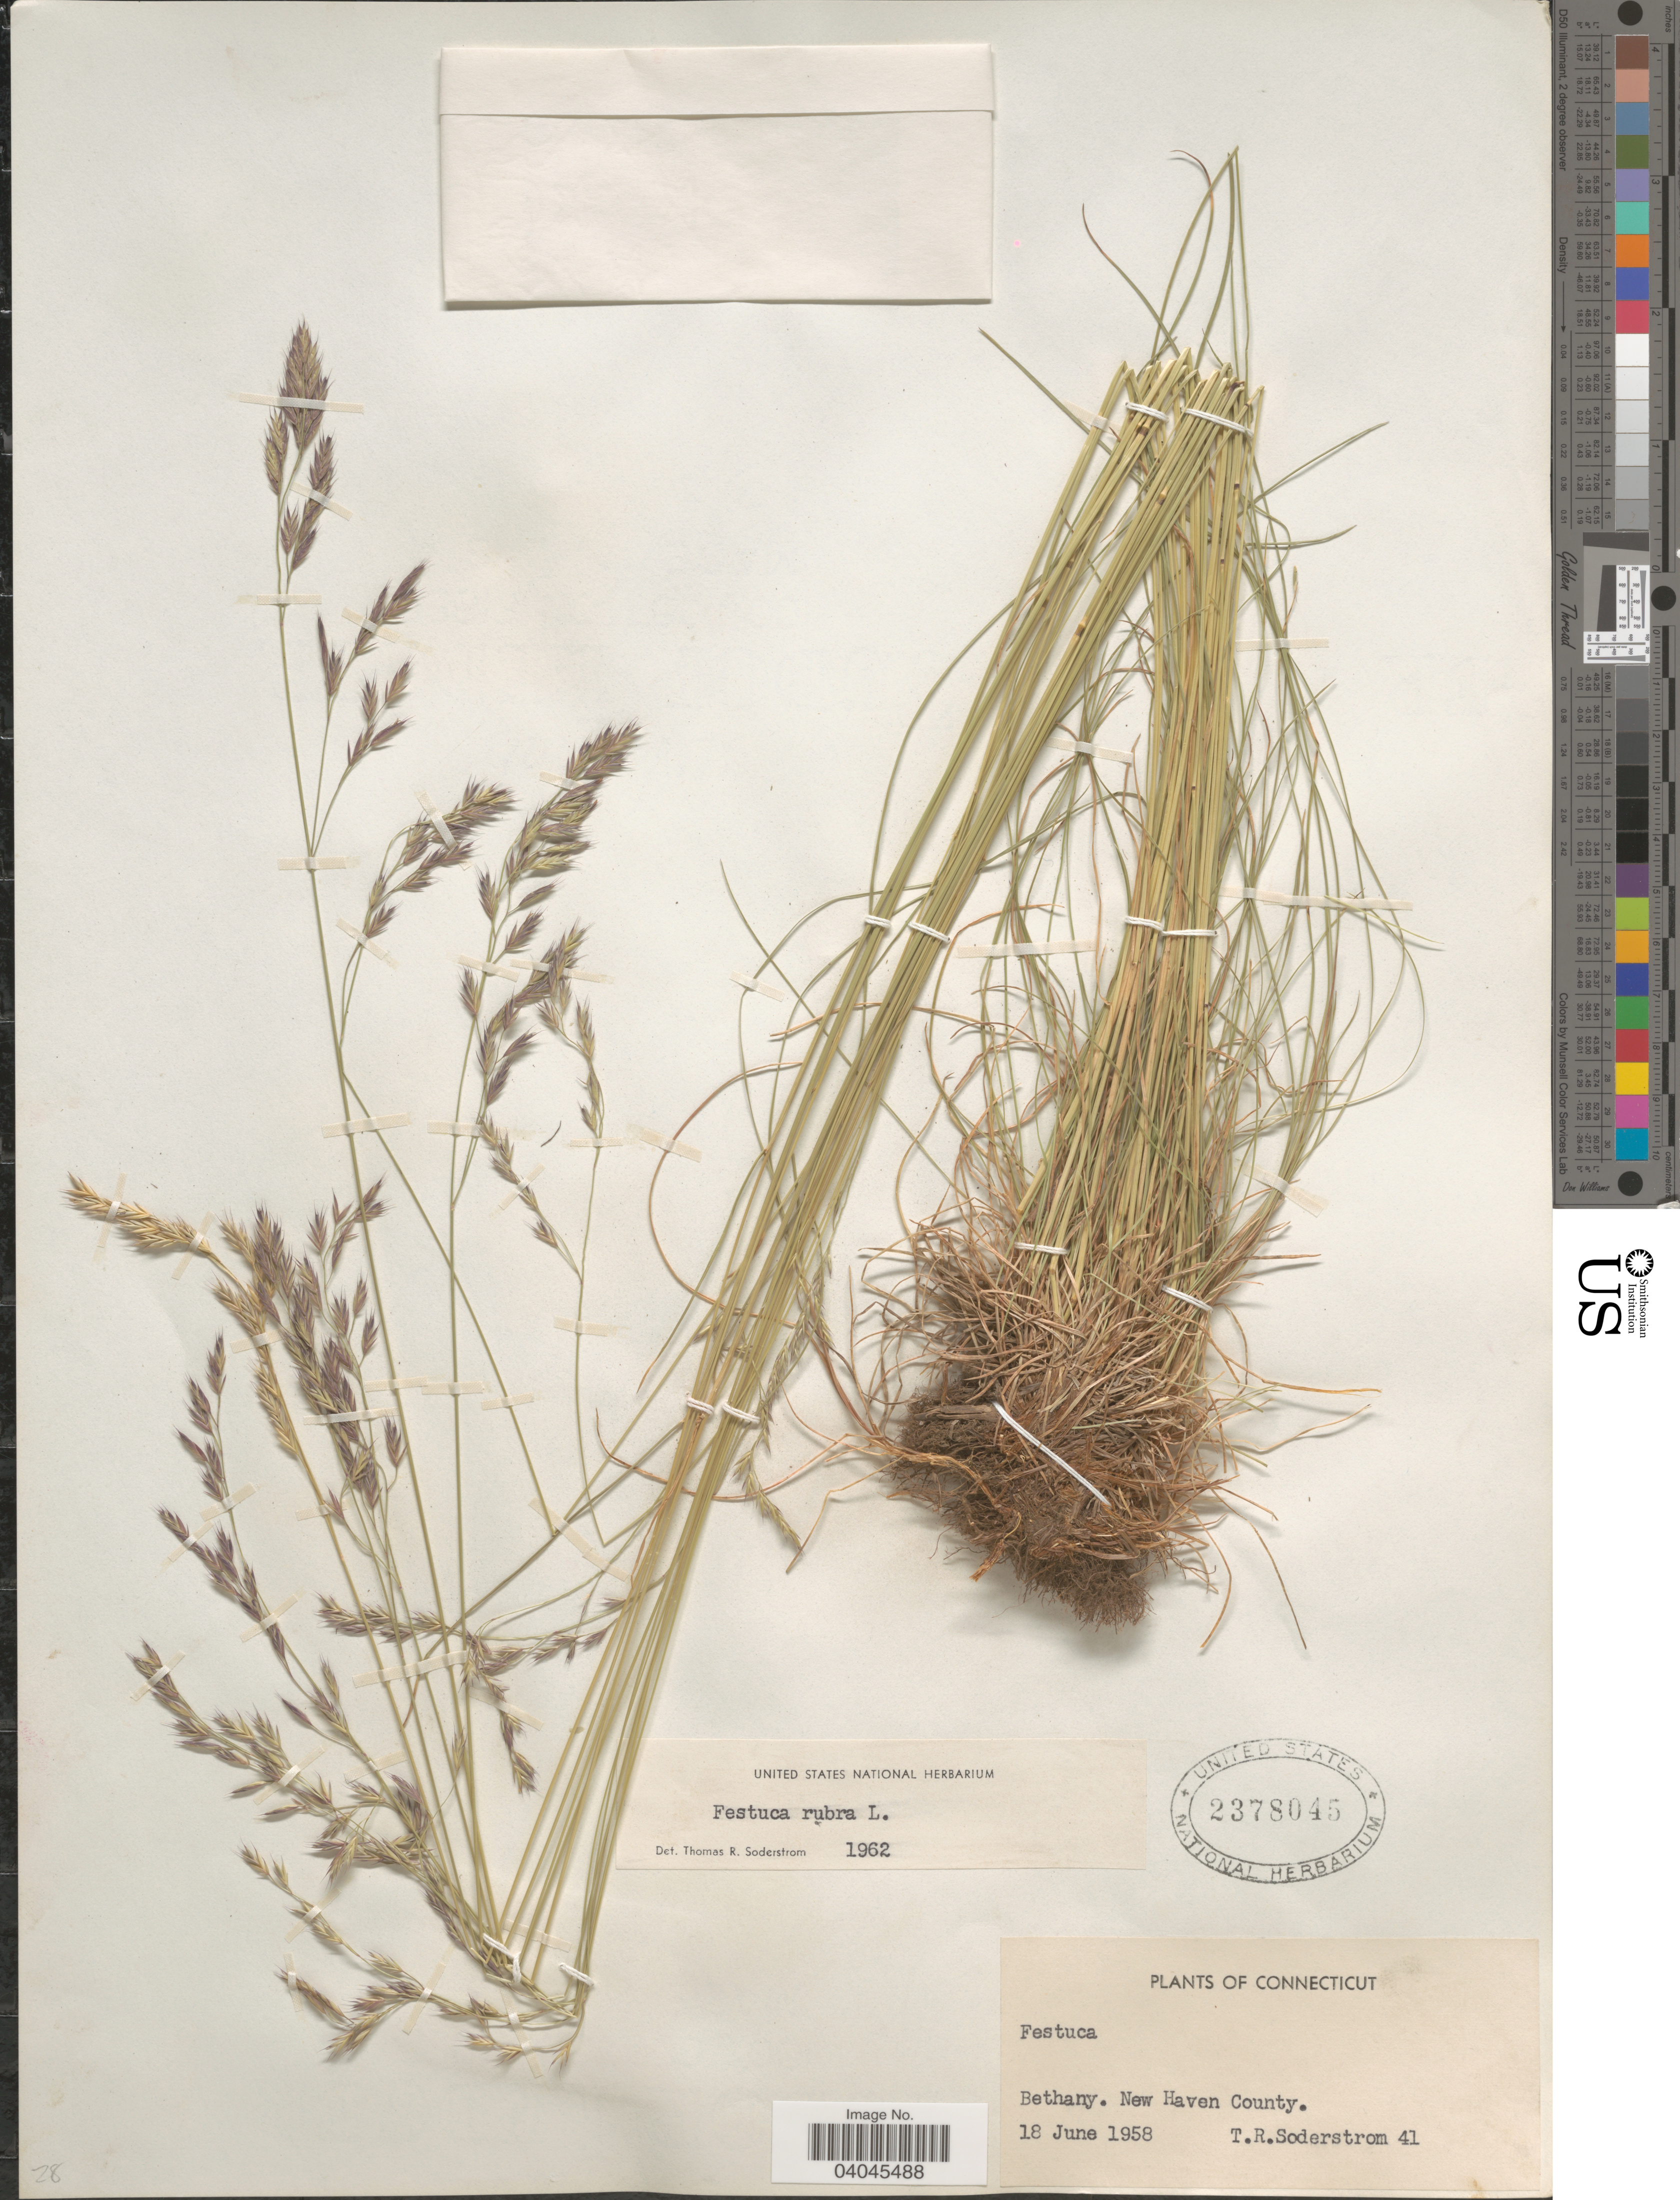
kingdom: Plantae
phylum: Tracheophyta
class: Liliopsida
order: Poales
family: Poaceae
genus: Festuca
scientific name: Festuca rubra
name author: L.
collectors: T. R. Soderstrom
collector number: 41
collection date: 1958-06-18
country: United States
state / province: Connecticut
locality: Bethany. New Haven County.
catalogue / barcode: US 2378045